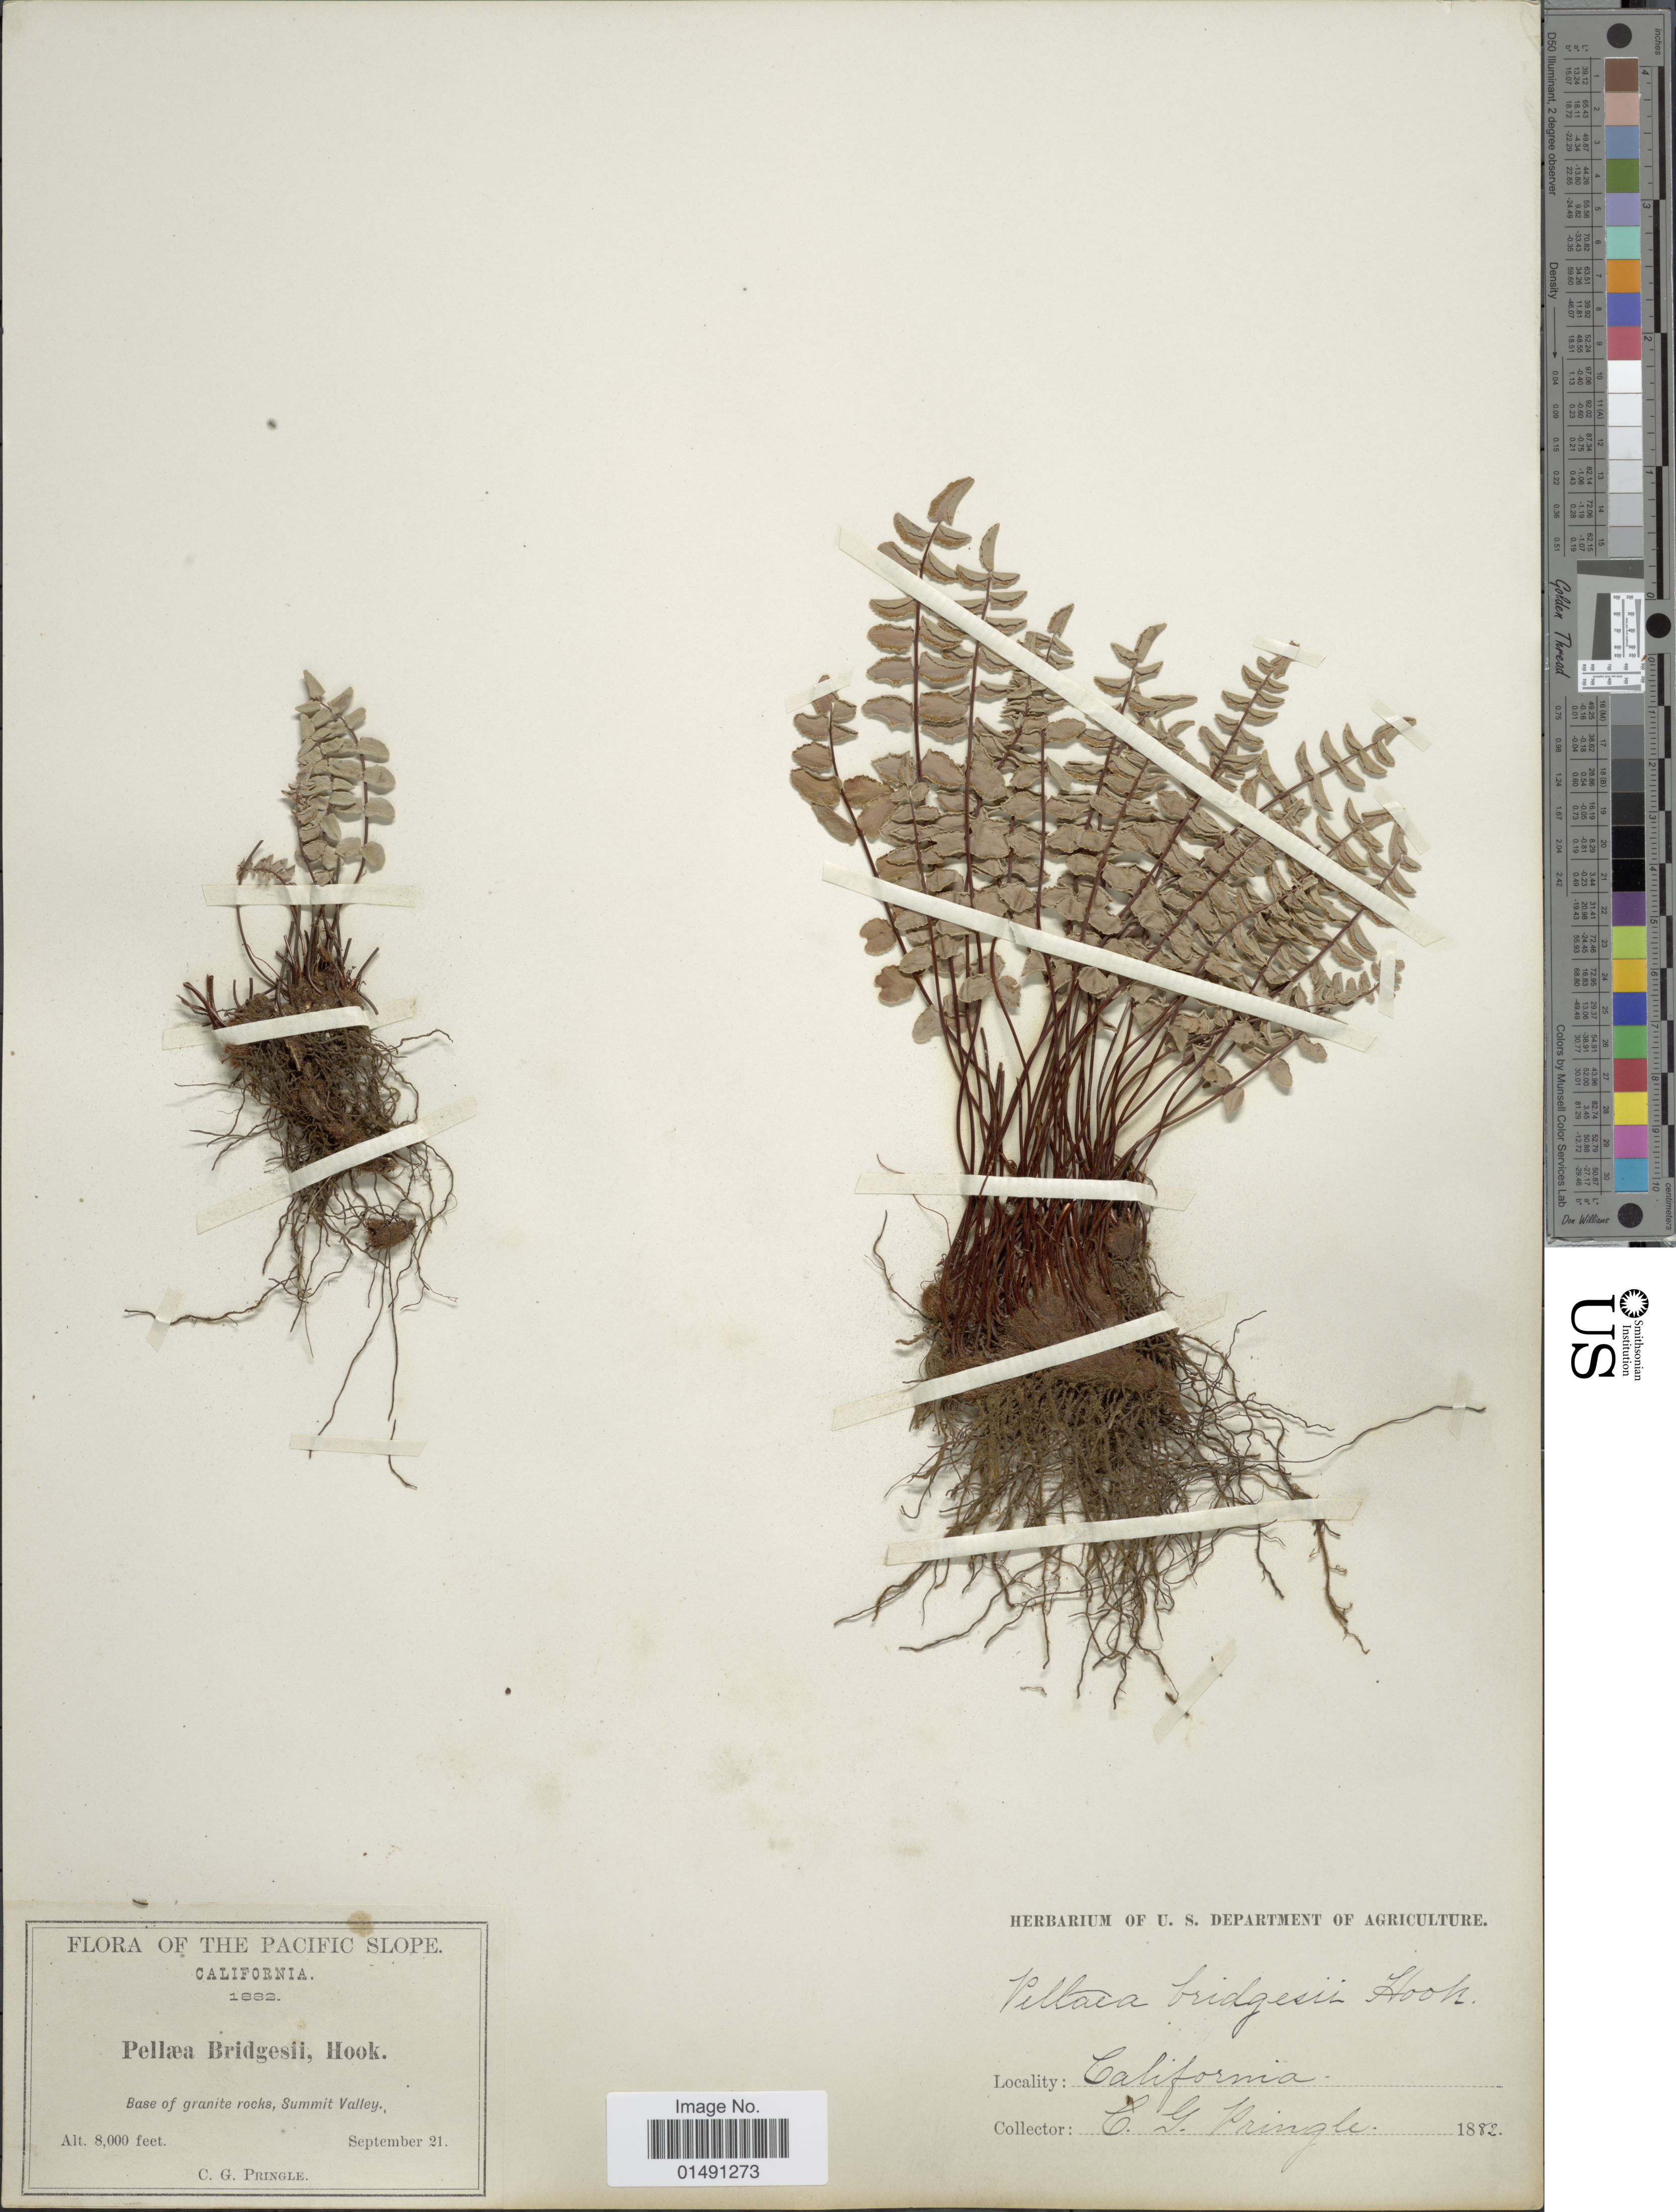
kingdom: Plantae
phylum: Tracheophyta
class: Polypodiopsida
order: Polypodiales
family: Pteridaceae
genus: Pellaea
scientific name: Pellaea bridgesii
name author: Hook.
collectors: C. G. Pringle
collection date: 1882-09-21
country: United States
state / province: California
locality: The Pacific slope, Base of granite rock, Summit Valley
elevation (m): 2438